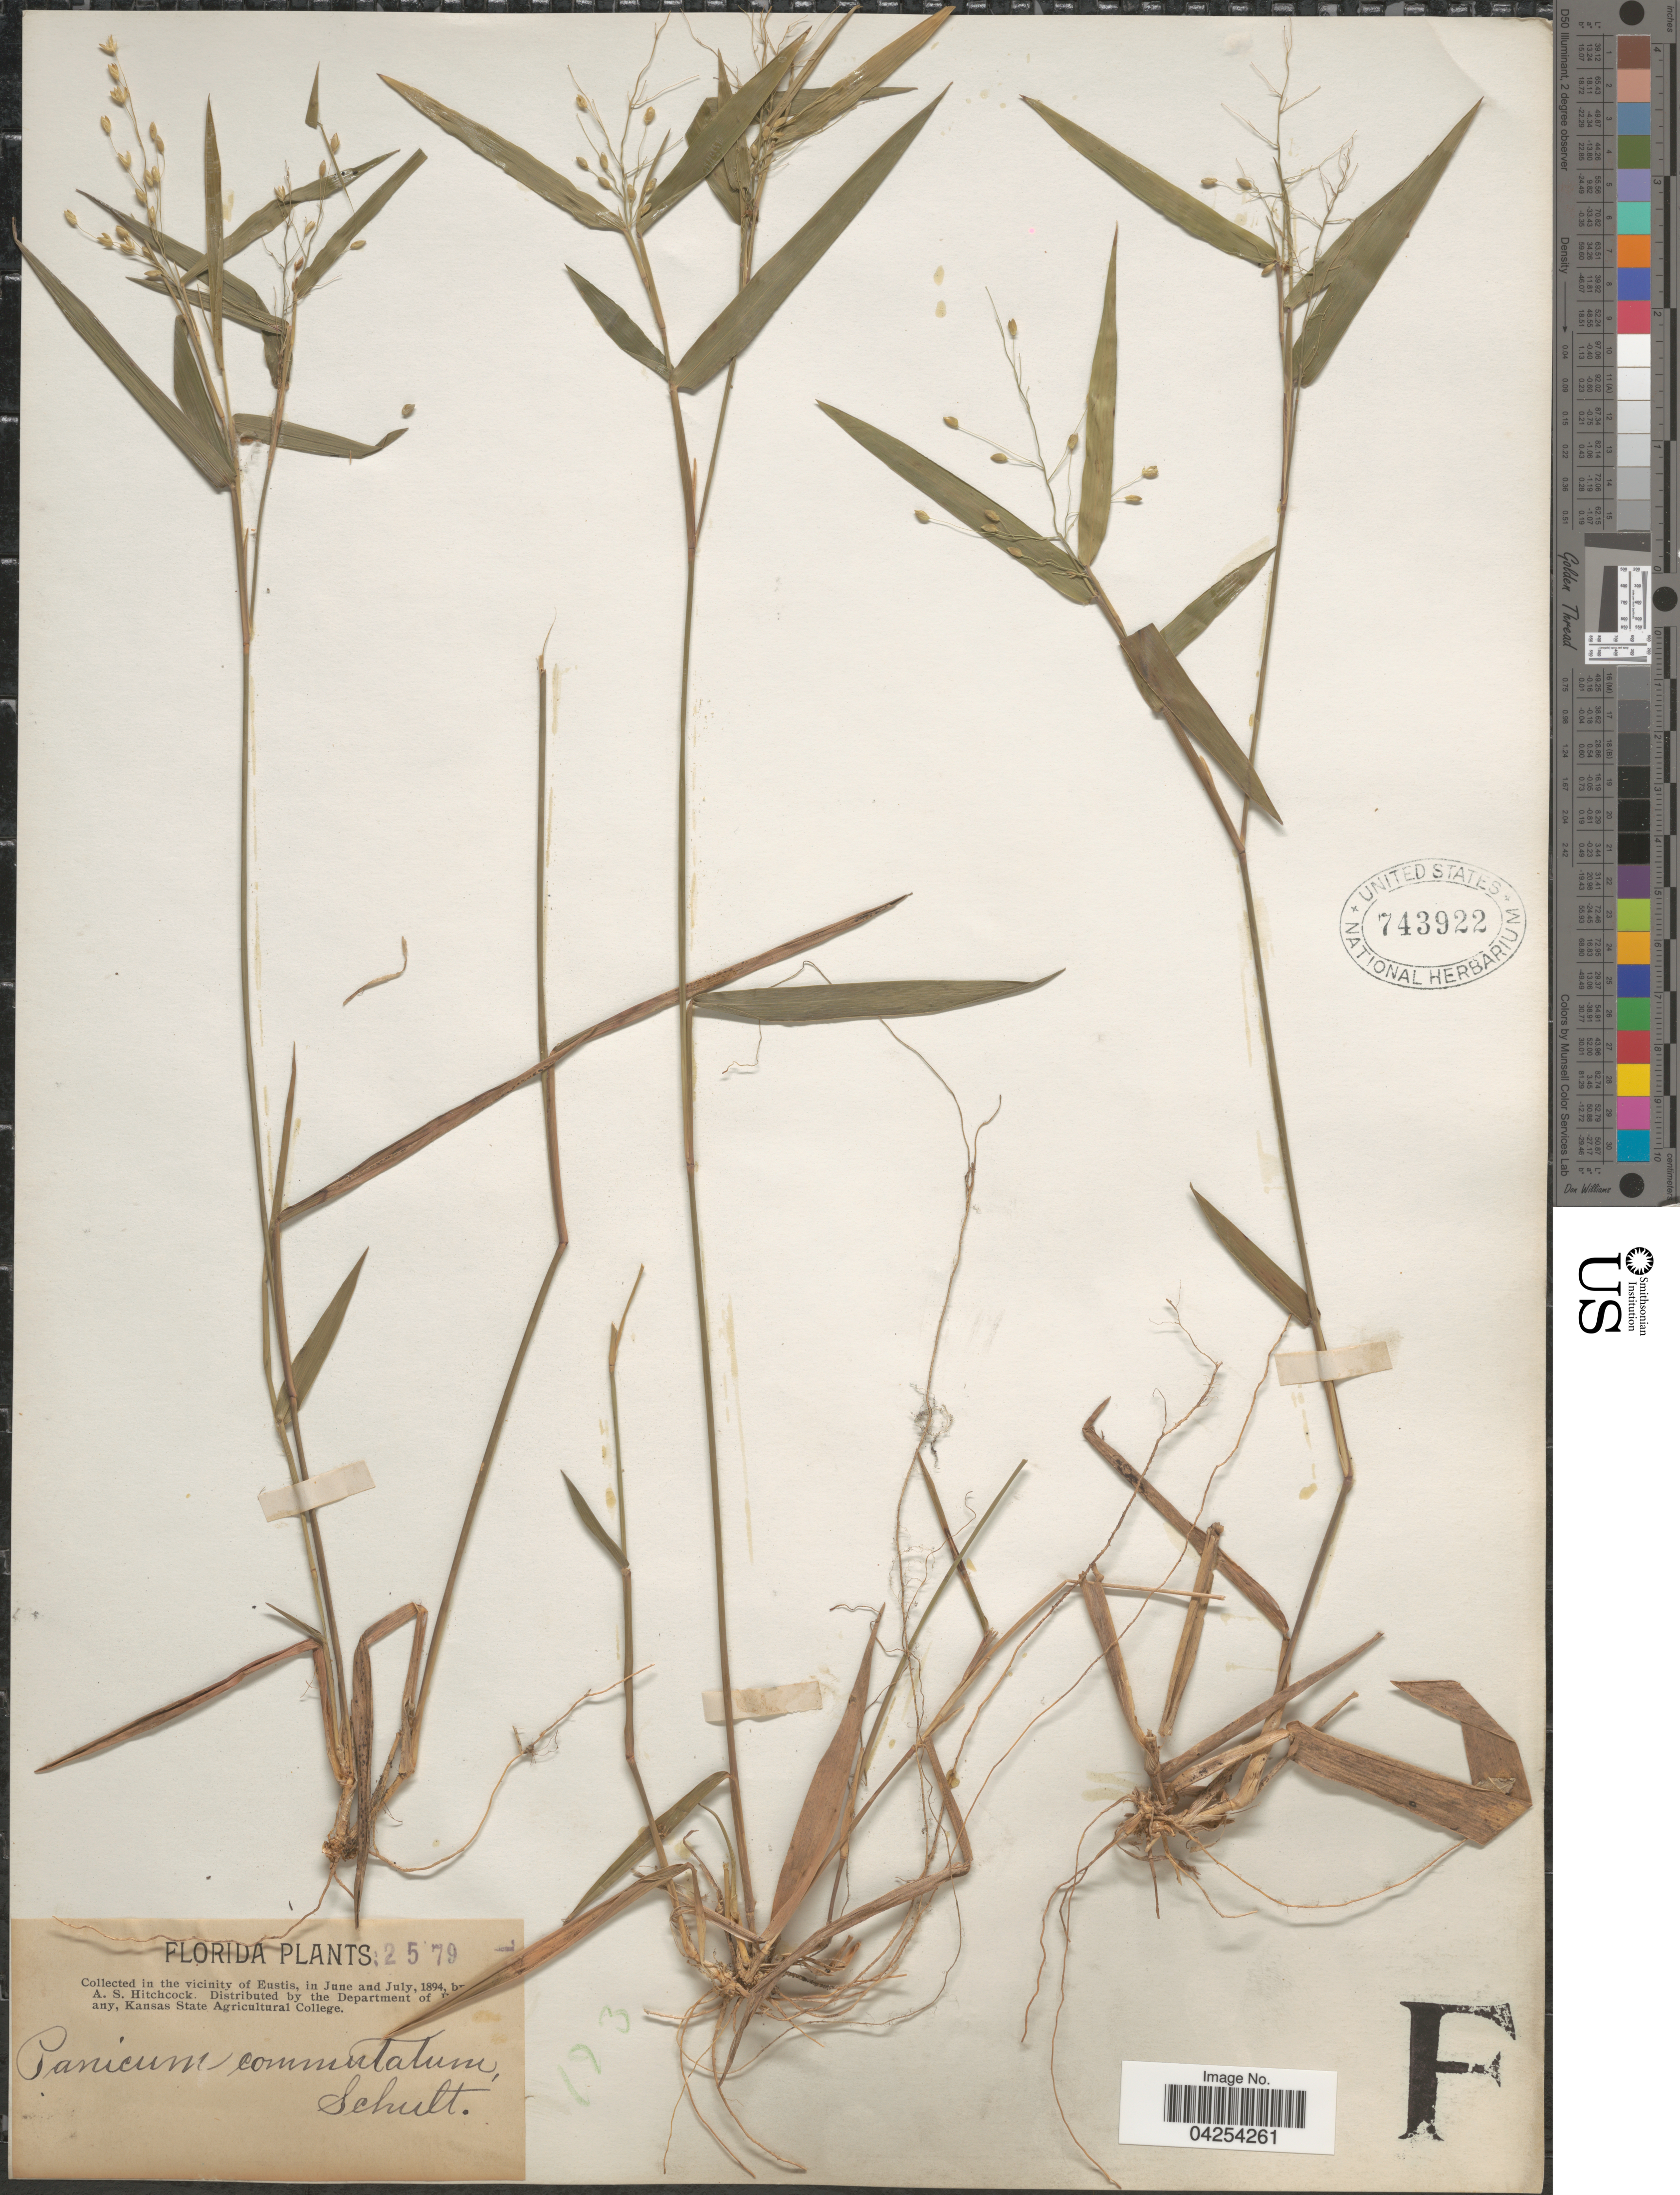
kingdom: Plantae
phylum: Tracheophyta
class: Liliopsida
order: Poales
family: Poaceae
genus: Dichanthelium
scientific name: Dichanthelium commutatum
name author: (Schult.) Gould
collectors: A. S. Hitchcock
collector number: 2579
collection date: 1894-06/1894-07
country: United States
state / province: Florida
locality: In the vicinity of Eustis.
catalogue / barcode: US 743922